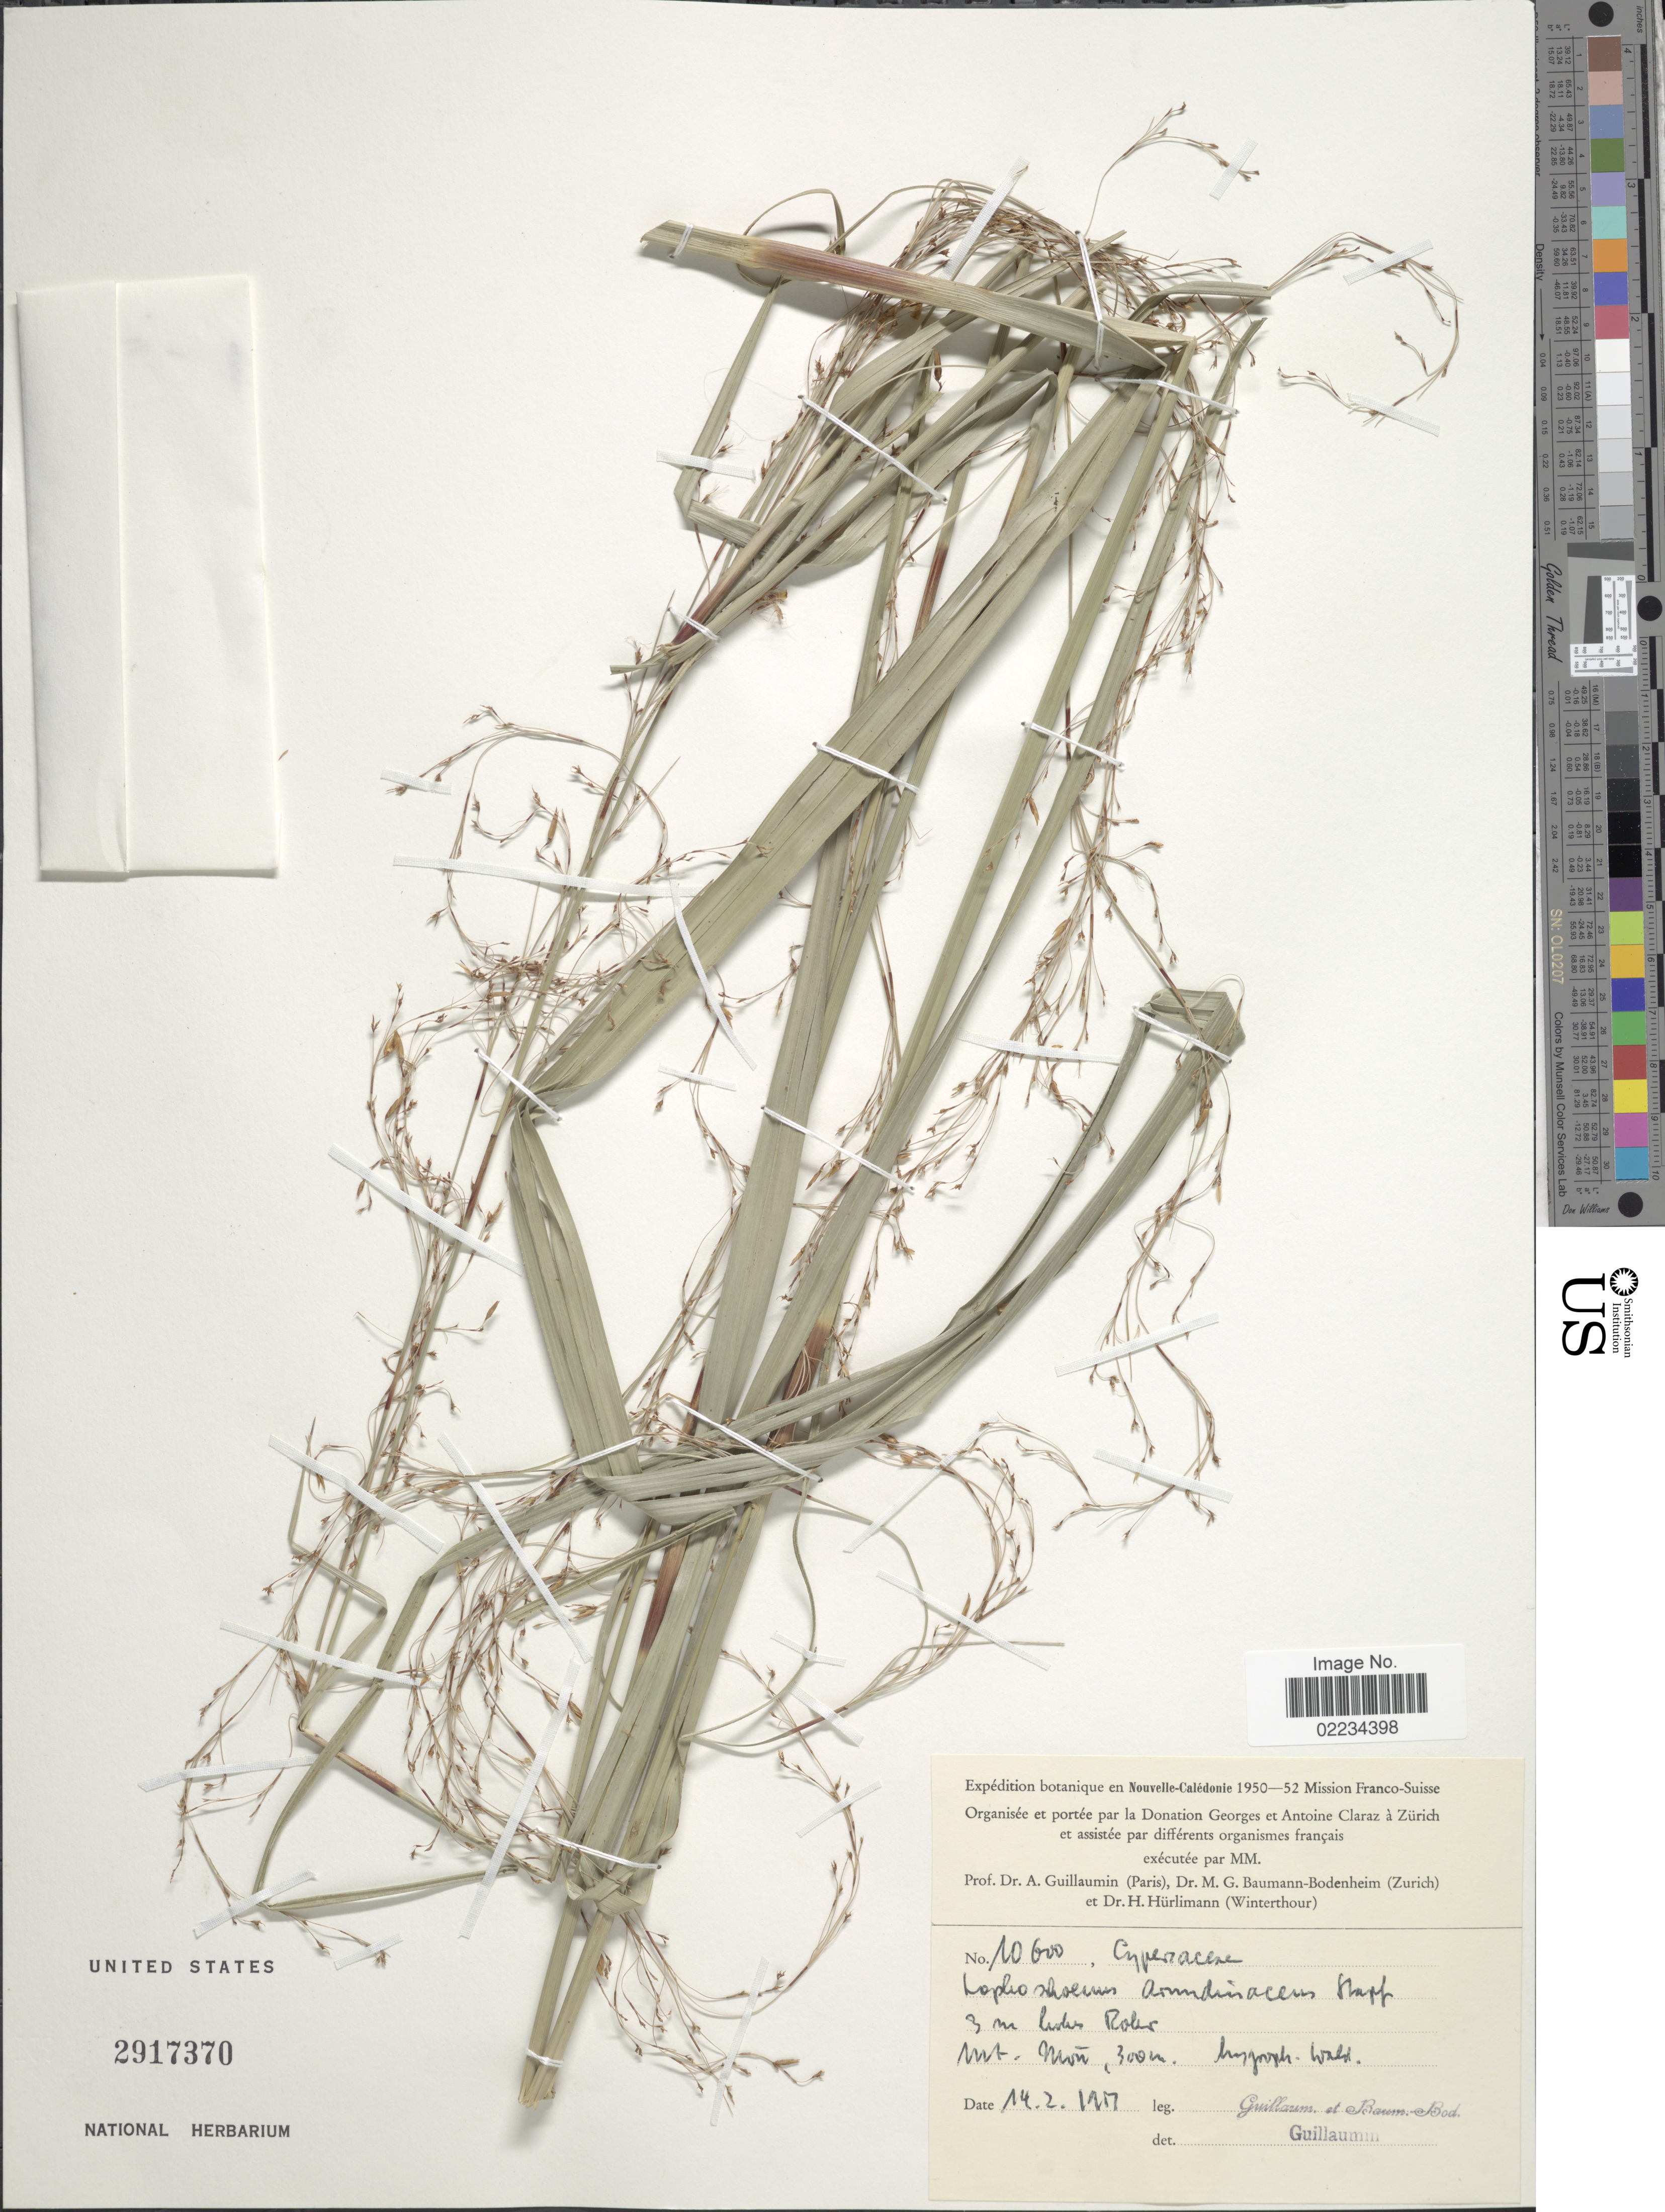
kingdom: Plantae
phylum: Tracheophyta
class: Liliopsida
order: Poales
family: Cyperaceae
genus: Tetraria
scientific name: Tetraria sylvestris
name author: (J. Raynal) Larridon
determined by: Strong, Mark T., (BOT), Smithsonian Institution - National Museum of Natural History (UNITED STATES)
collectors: A. Guillaumin, M. G. Baumann-Bodenheim & H. Hürlimann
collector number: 10600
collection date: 1951-02-14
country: New Caledonia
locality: Mt. Mön [interpreted]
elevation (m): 300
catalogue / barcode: US 2917370